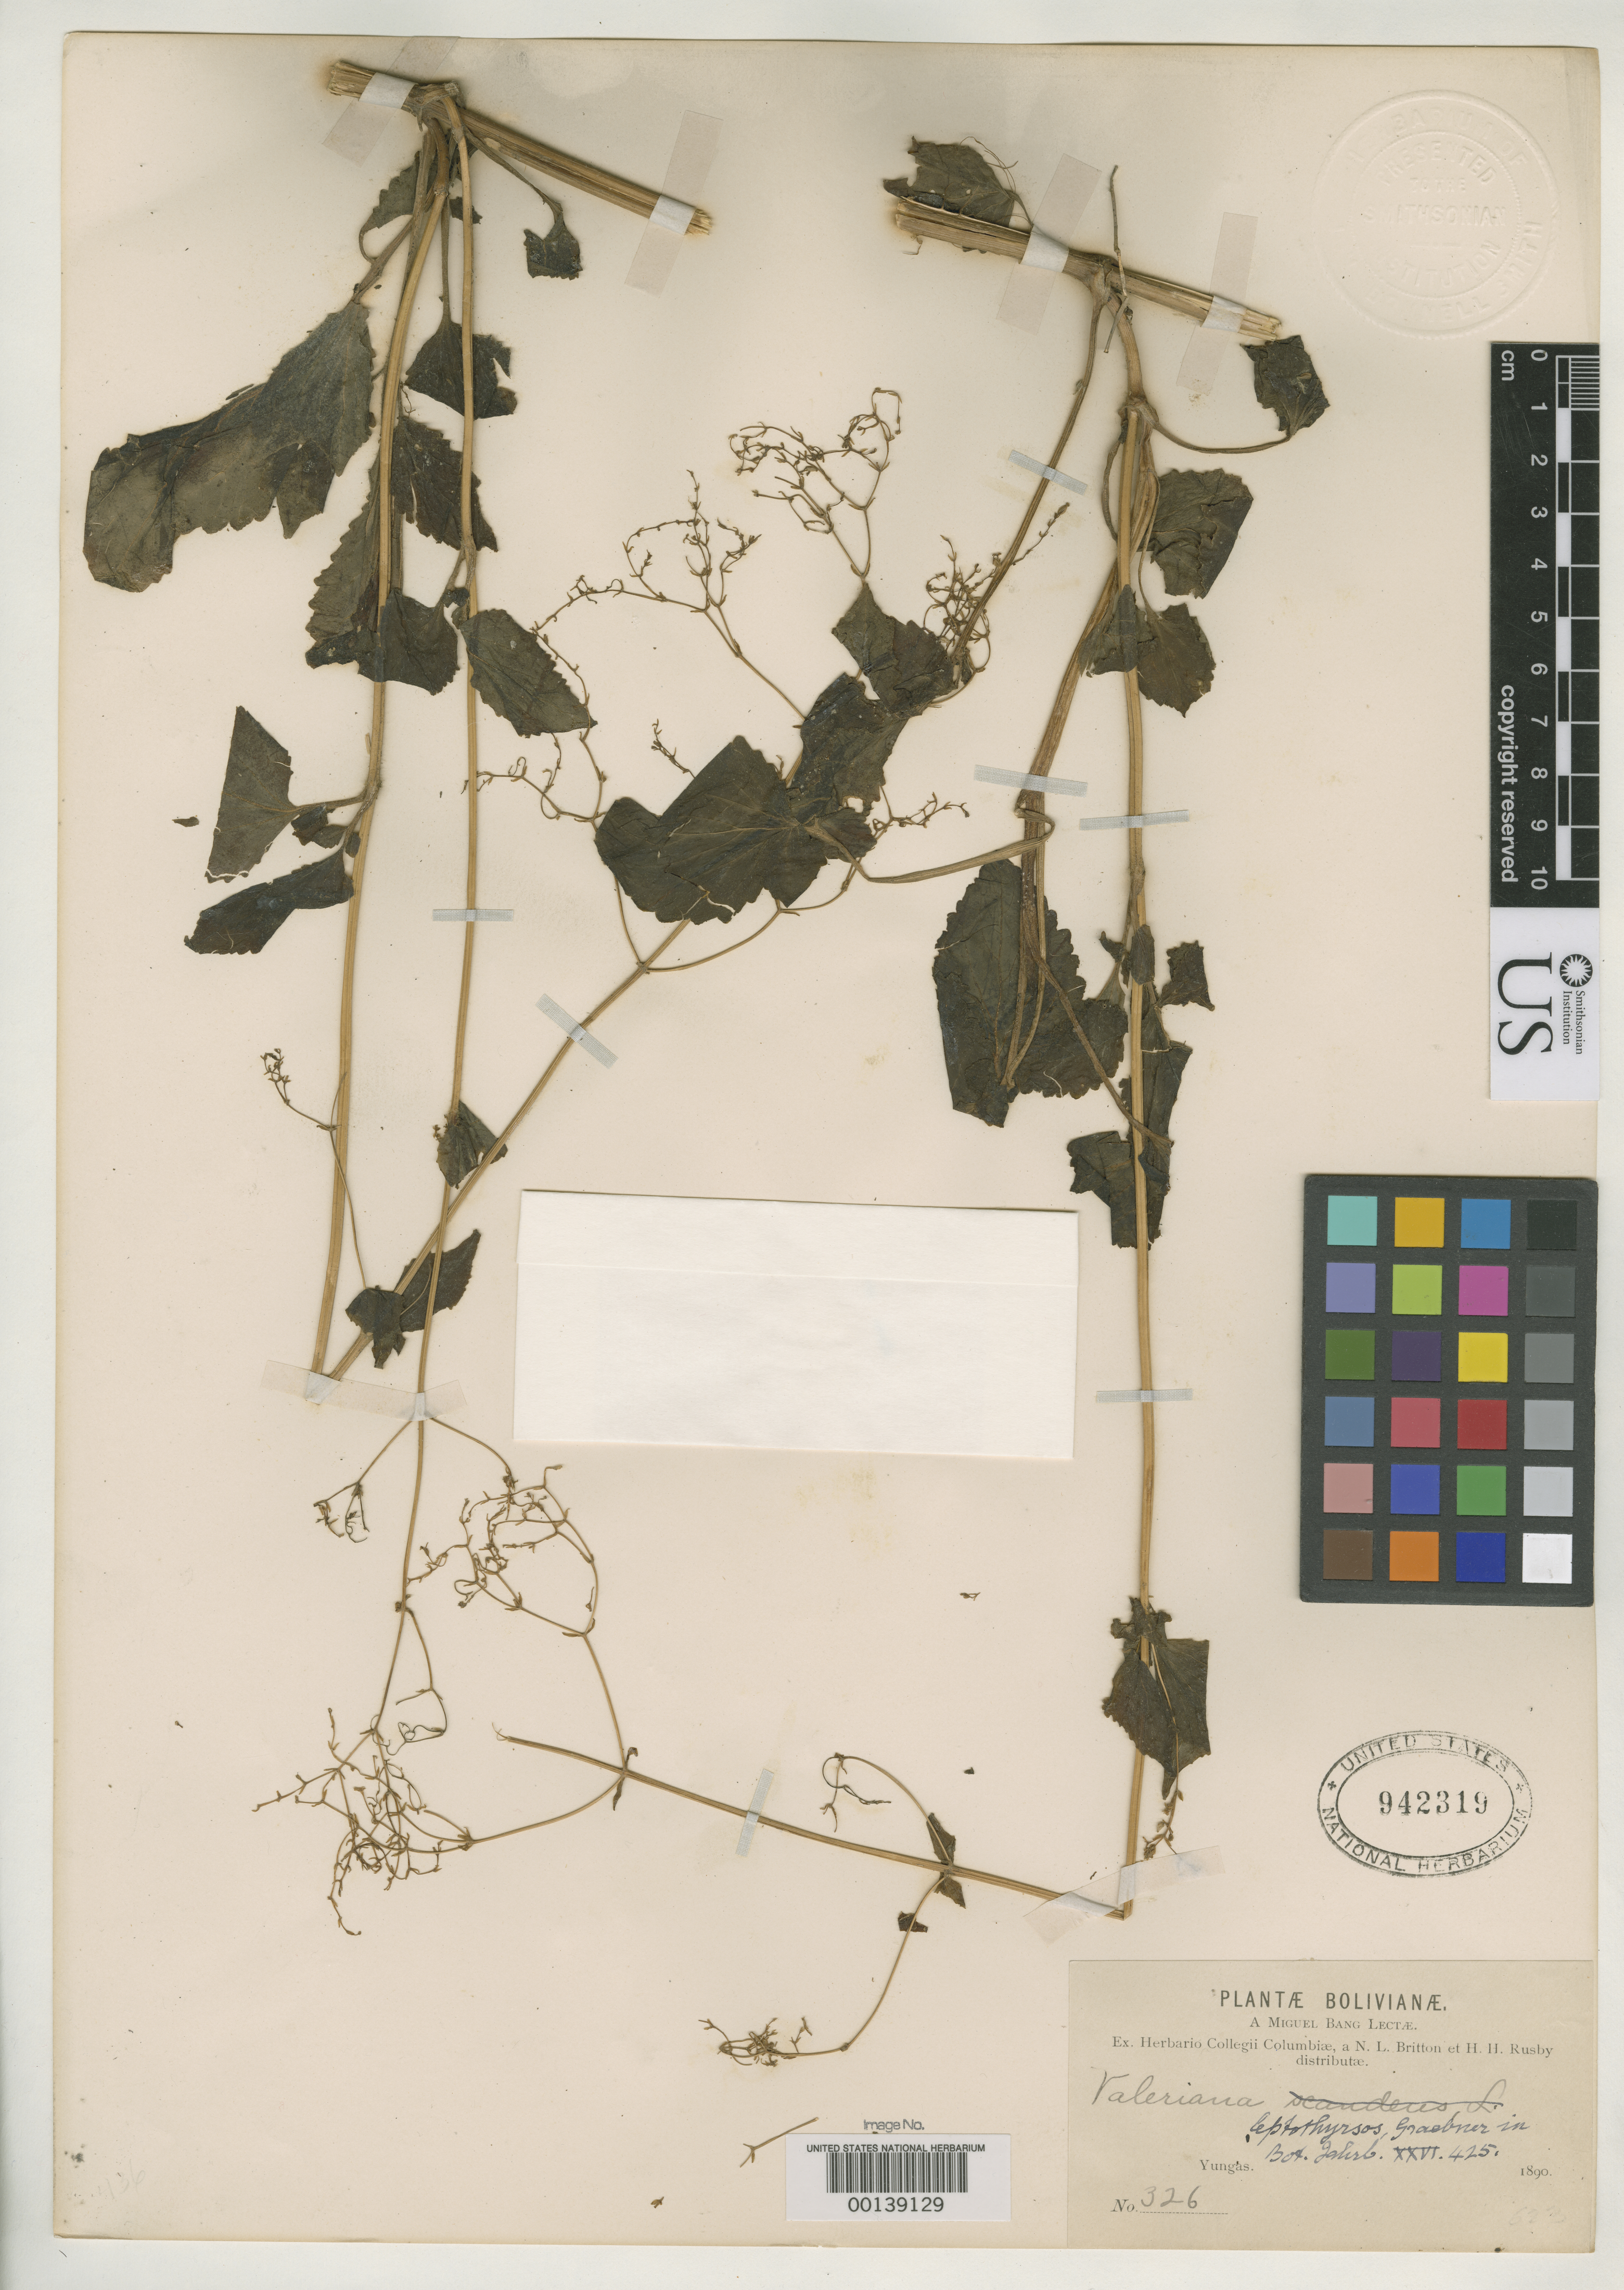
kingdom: Plantae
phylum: Tracheophyta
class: Magnoliopsida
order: Dipsacales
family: Caprifoliaceae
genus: Valeriana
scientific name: Valeriana leptothyrsos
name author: P. Graebn.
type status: Isotype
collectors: M. Bang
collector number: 326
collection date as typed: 1890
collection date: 1890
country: Bolivia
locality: Yungas.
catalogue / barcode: US 942319